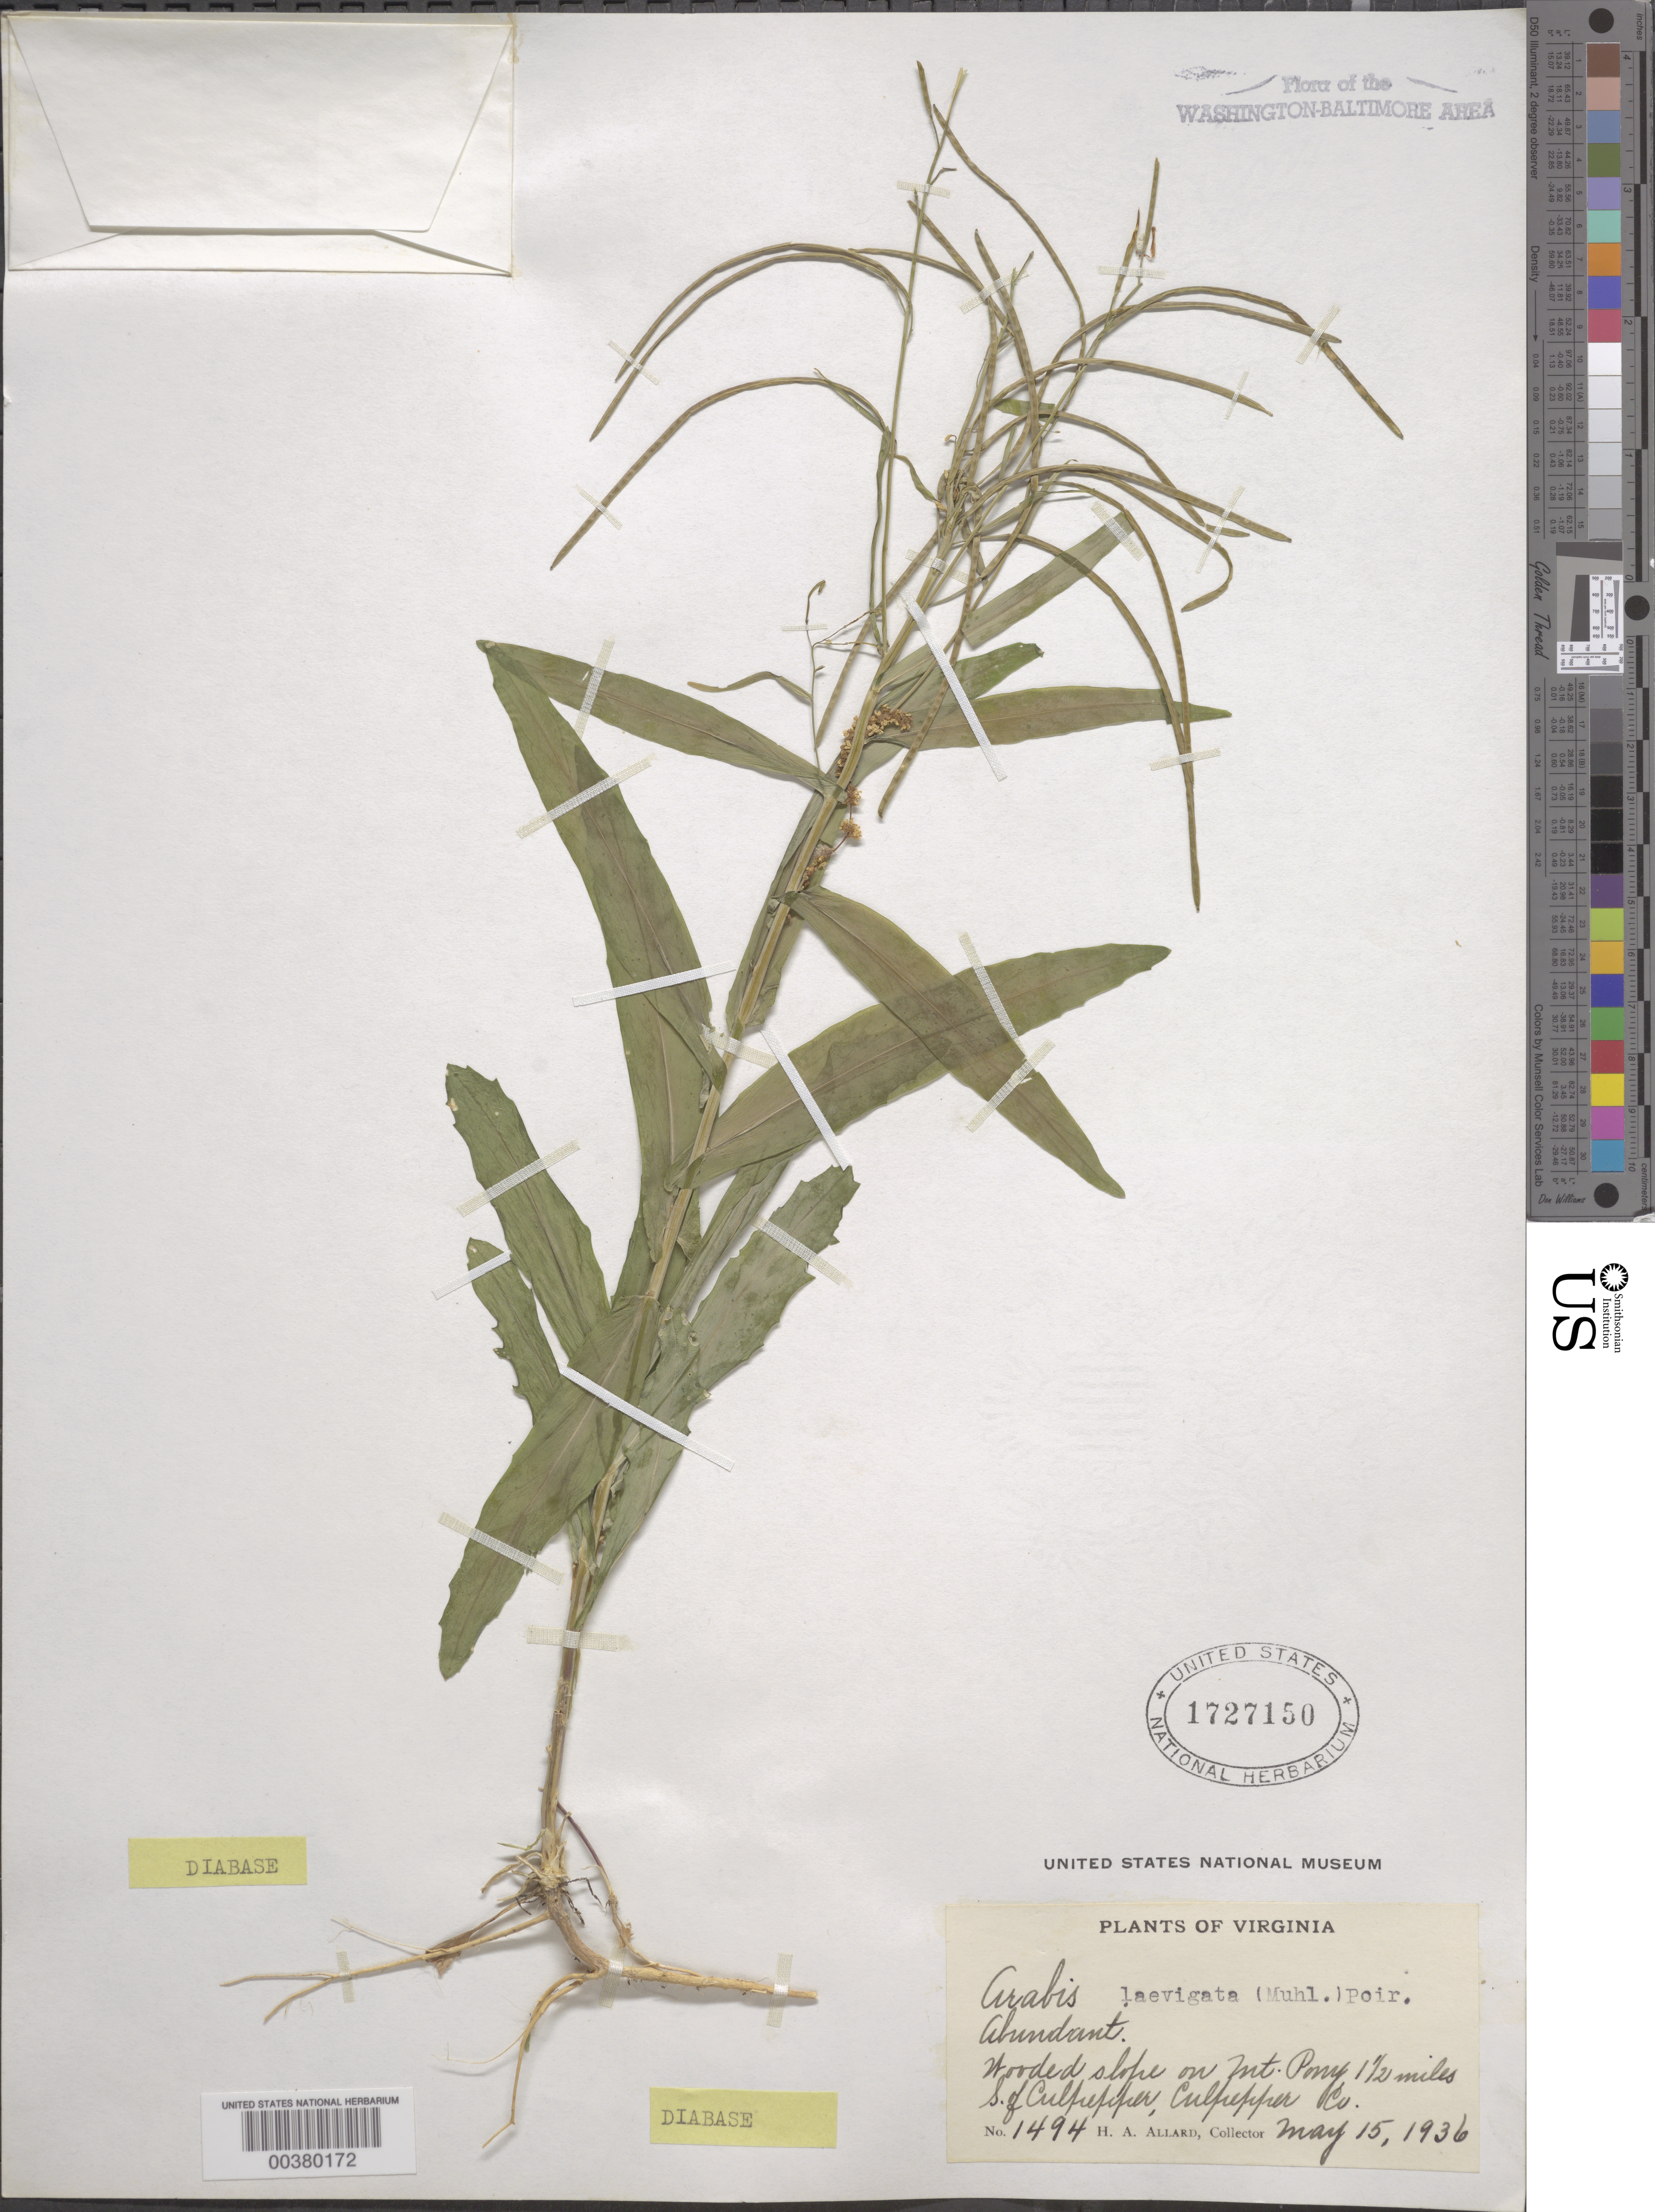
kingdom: Plantae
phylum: Tracheophyta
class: Magnoliopsida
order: Brassicales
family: Brassicaceae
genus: Boechera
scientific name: Boechera laevigata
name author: (Muhl. ex Willd.) Al-Shehbaz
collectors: H. A. Allard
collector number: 1494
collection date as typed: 15 May 1936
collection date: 1936-05-15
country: United States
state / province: Virginia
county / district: Culpeper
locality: Mount Pony, Culpepper vicinity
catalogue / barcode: US 1727150